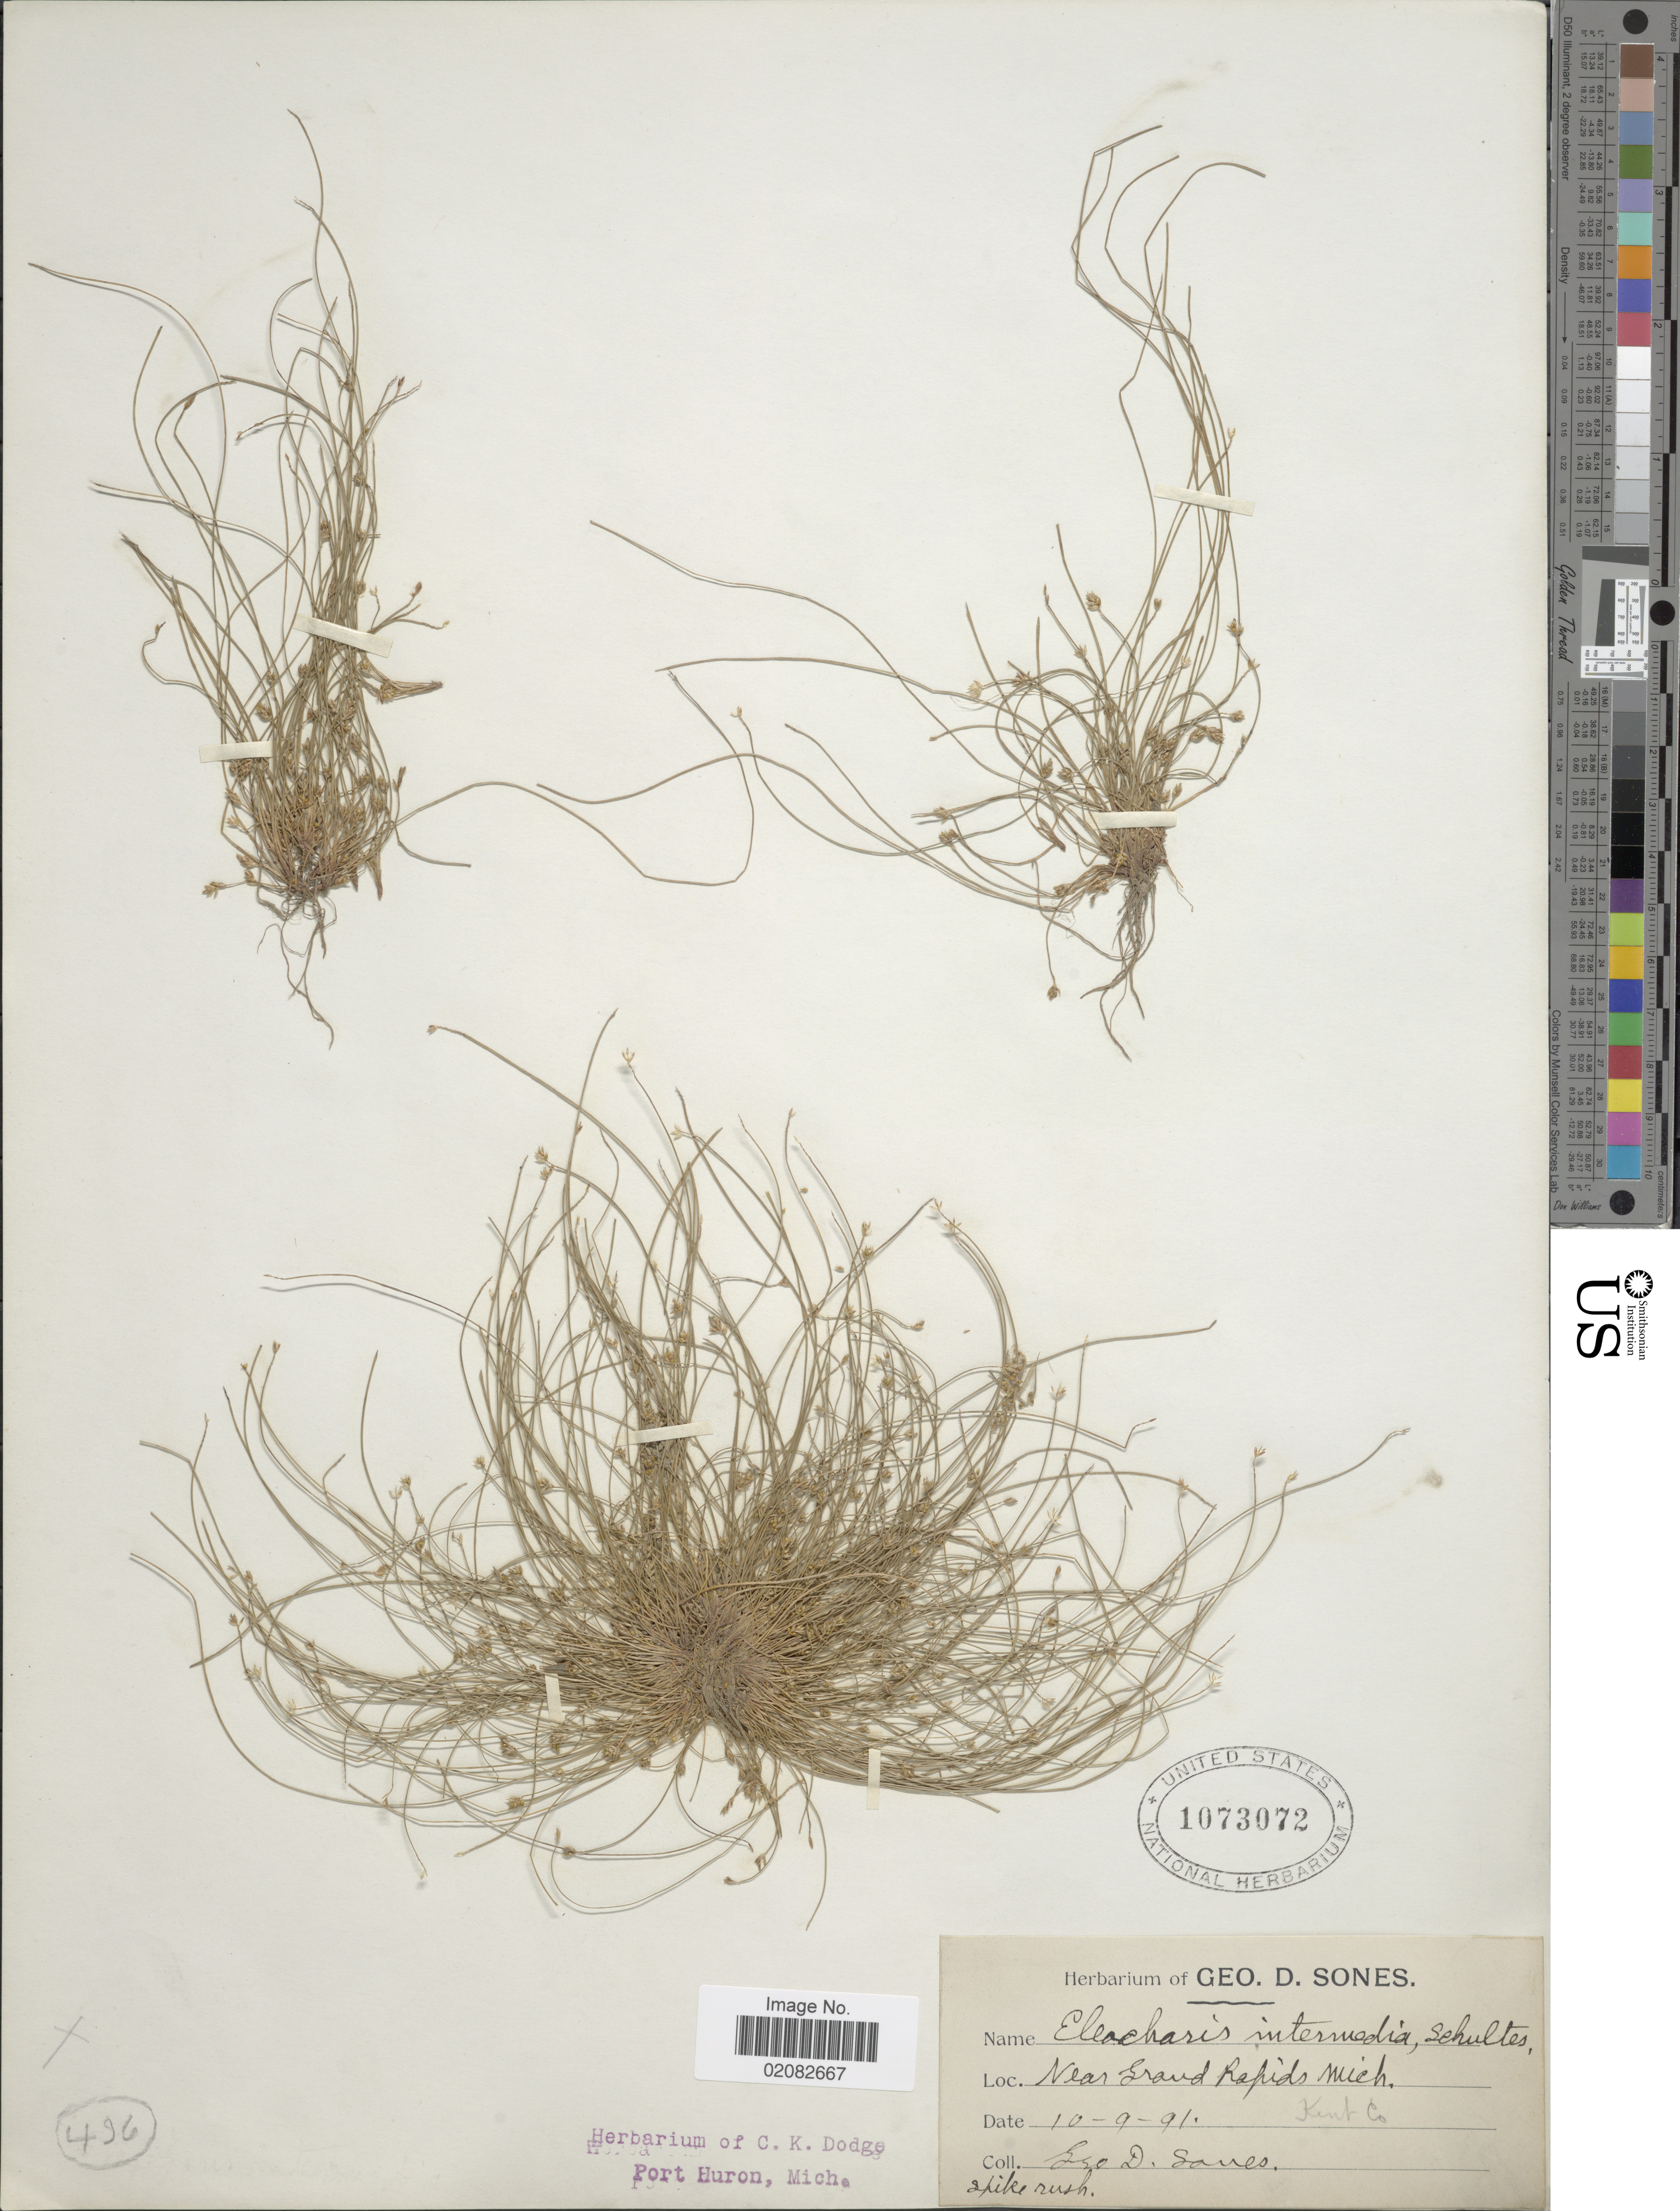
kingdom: Plantae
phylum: Tracheophyta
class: Liliopsida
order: Poales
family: Cyperaceae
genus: Eleocharis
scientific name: Eleocharis intermedia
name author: Schult.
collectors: G. Ganes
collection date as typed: Transcribed d/m/y: 9/10/91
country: United States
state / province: Michigan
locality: Near Grand Rapids Mich. Kent Co.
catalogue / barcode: US 1073072